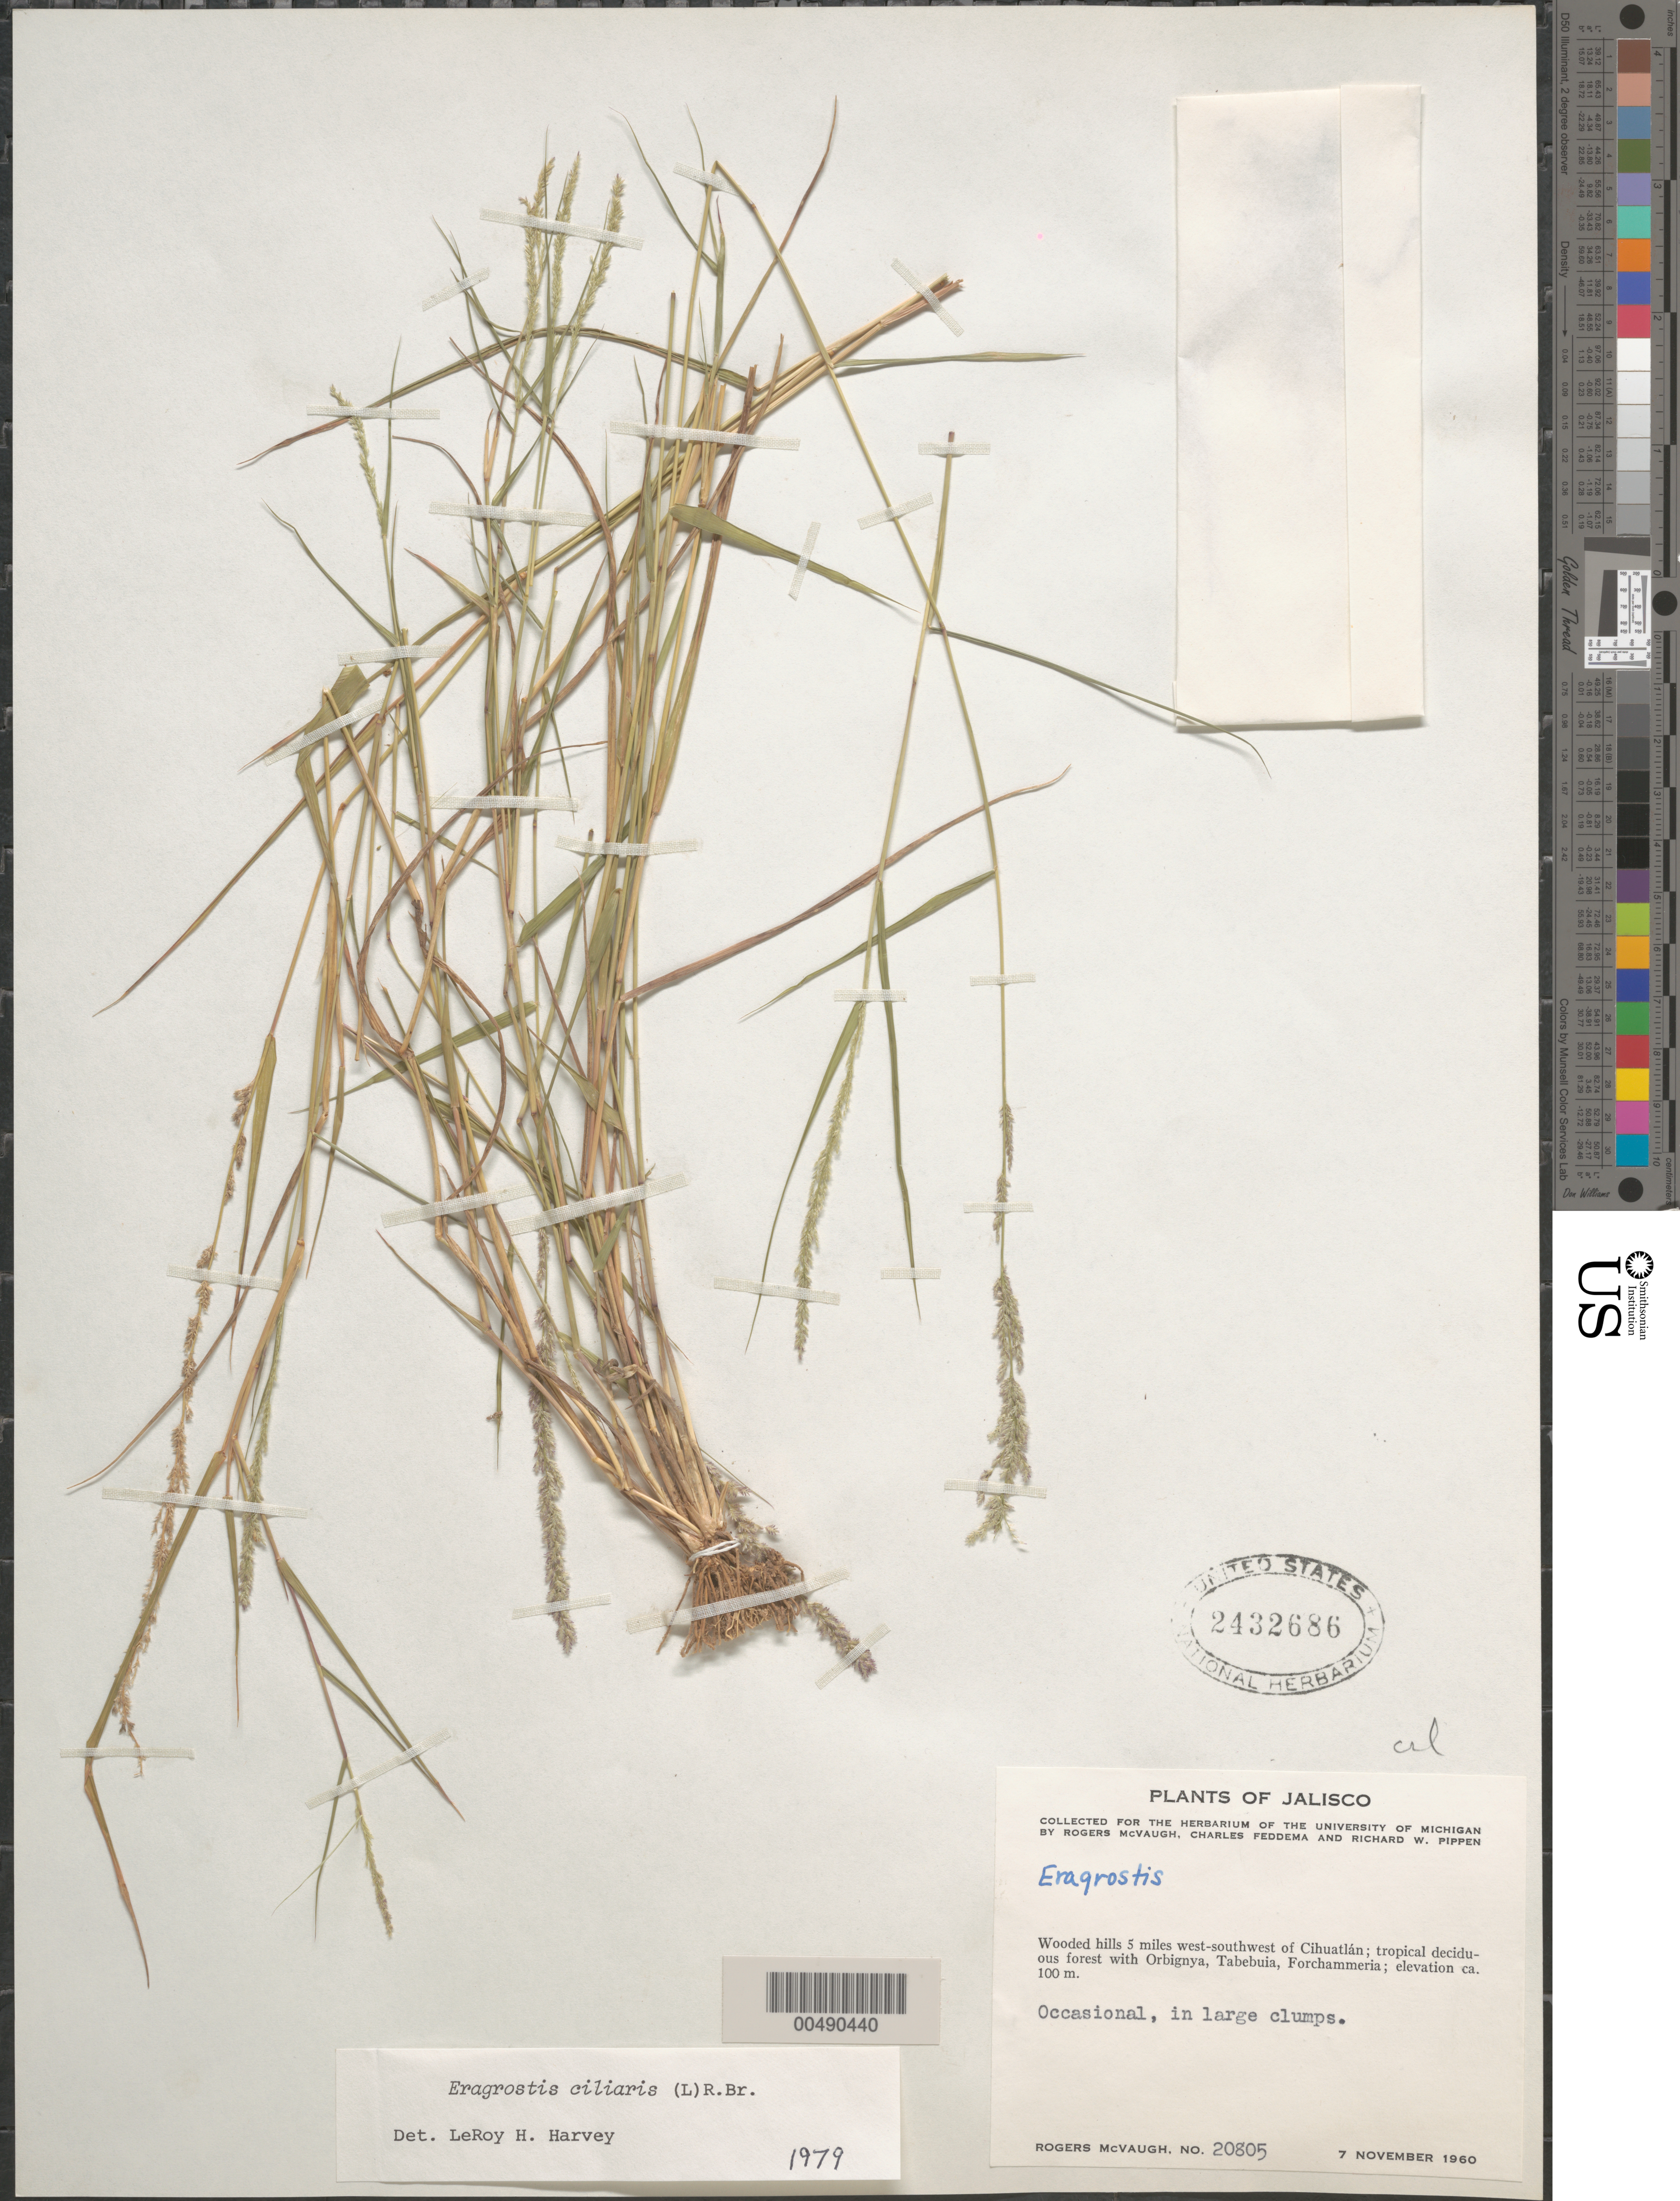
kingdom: Plantae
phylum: Tracheophyta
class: Liliopsida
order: Poales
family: Poaceae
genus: Eragrostis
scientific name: Eragrostis ciliaris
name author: (L.) R. Br.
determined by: Harvey, L. H.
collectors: R. McVaugh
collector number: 20805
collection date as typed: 7 Nov 1960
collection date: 1960-11-07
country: Mexico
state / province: Jalisco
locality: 5 mi WSW of Cihuatlán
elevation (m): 100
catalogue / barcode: US 2432686